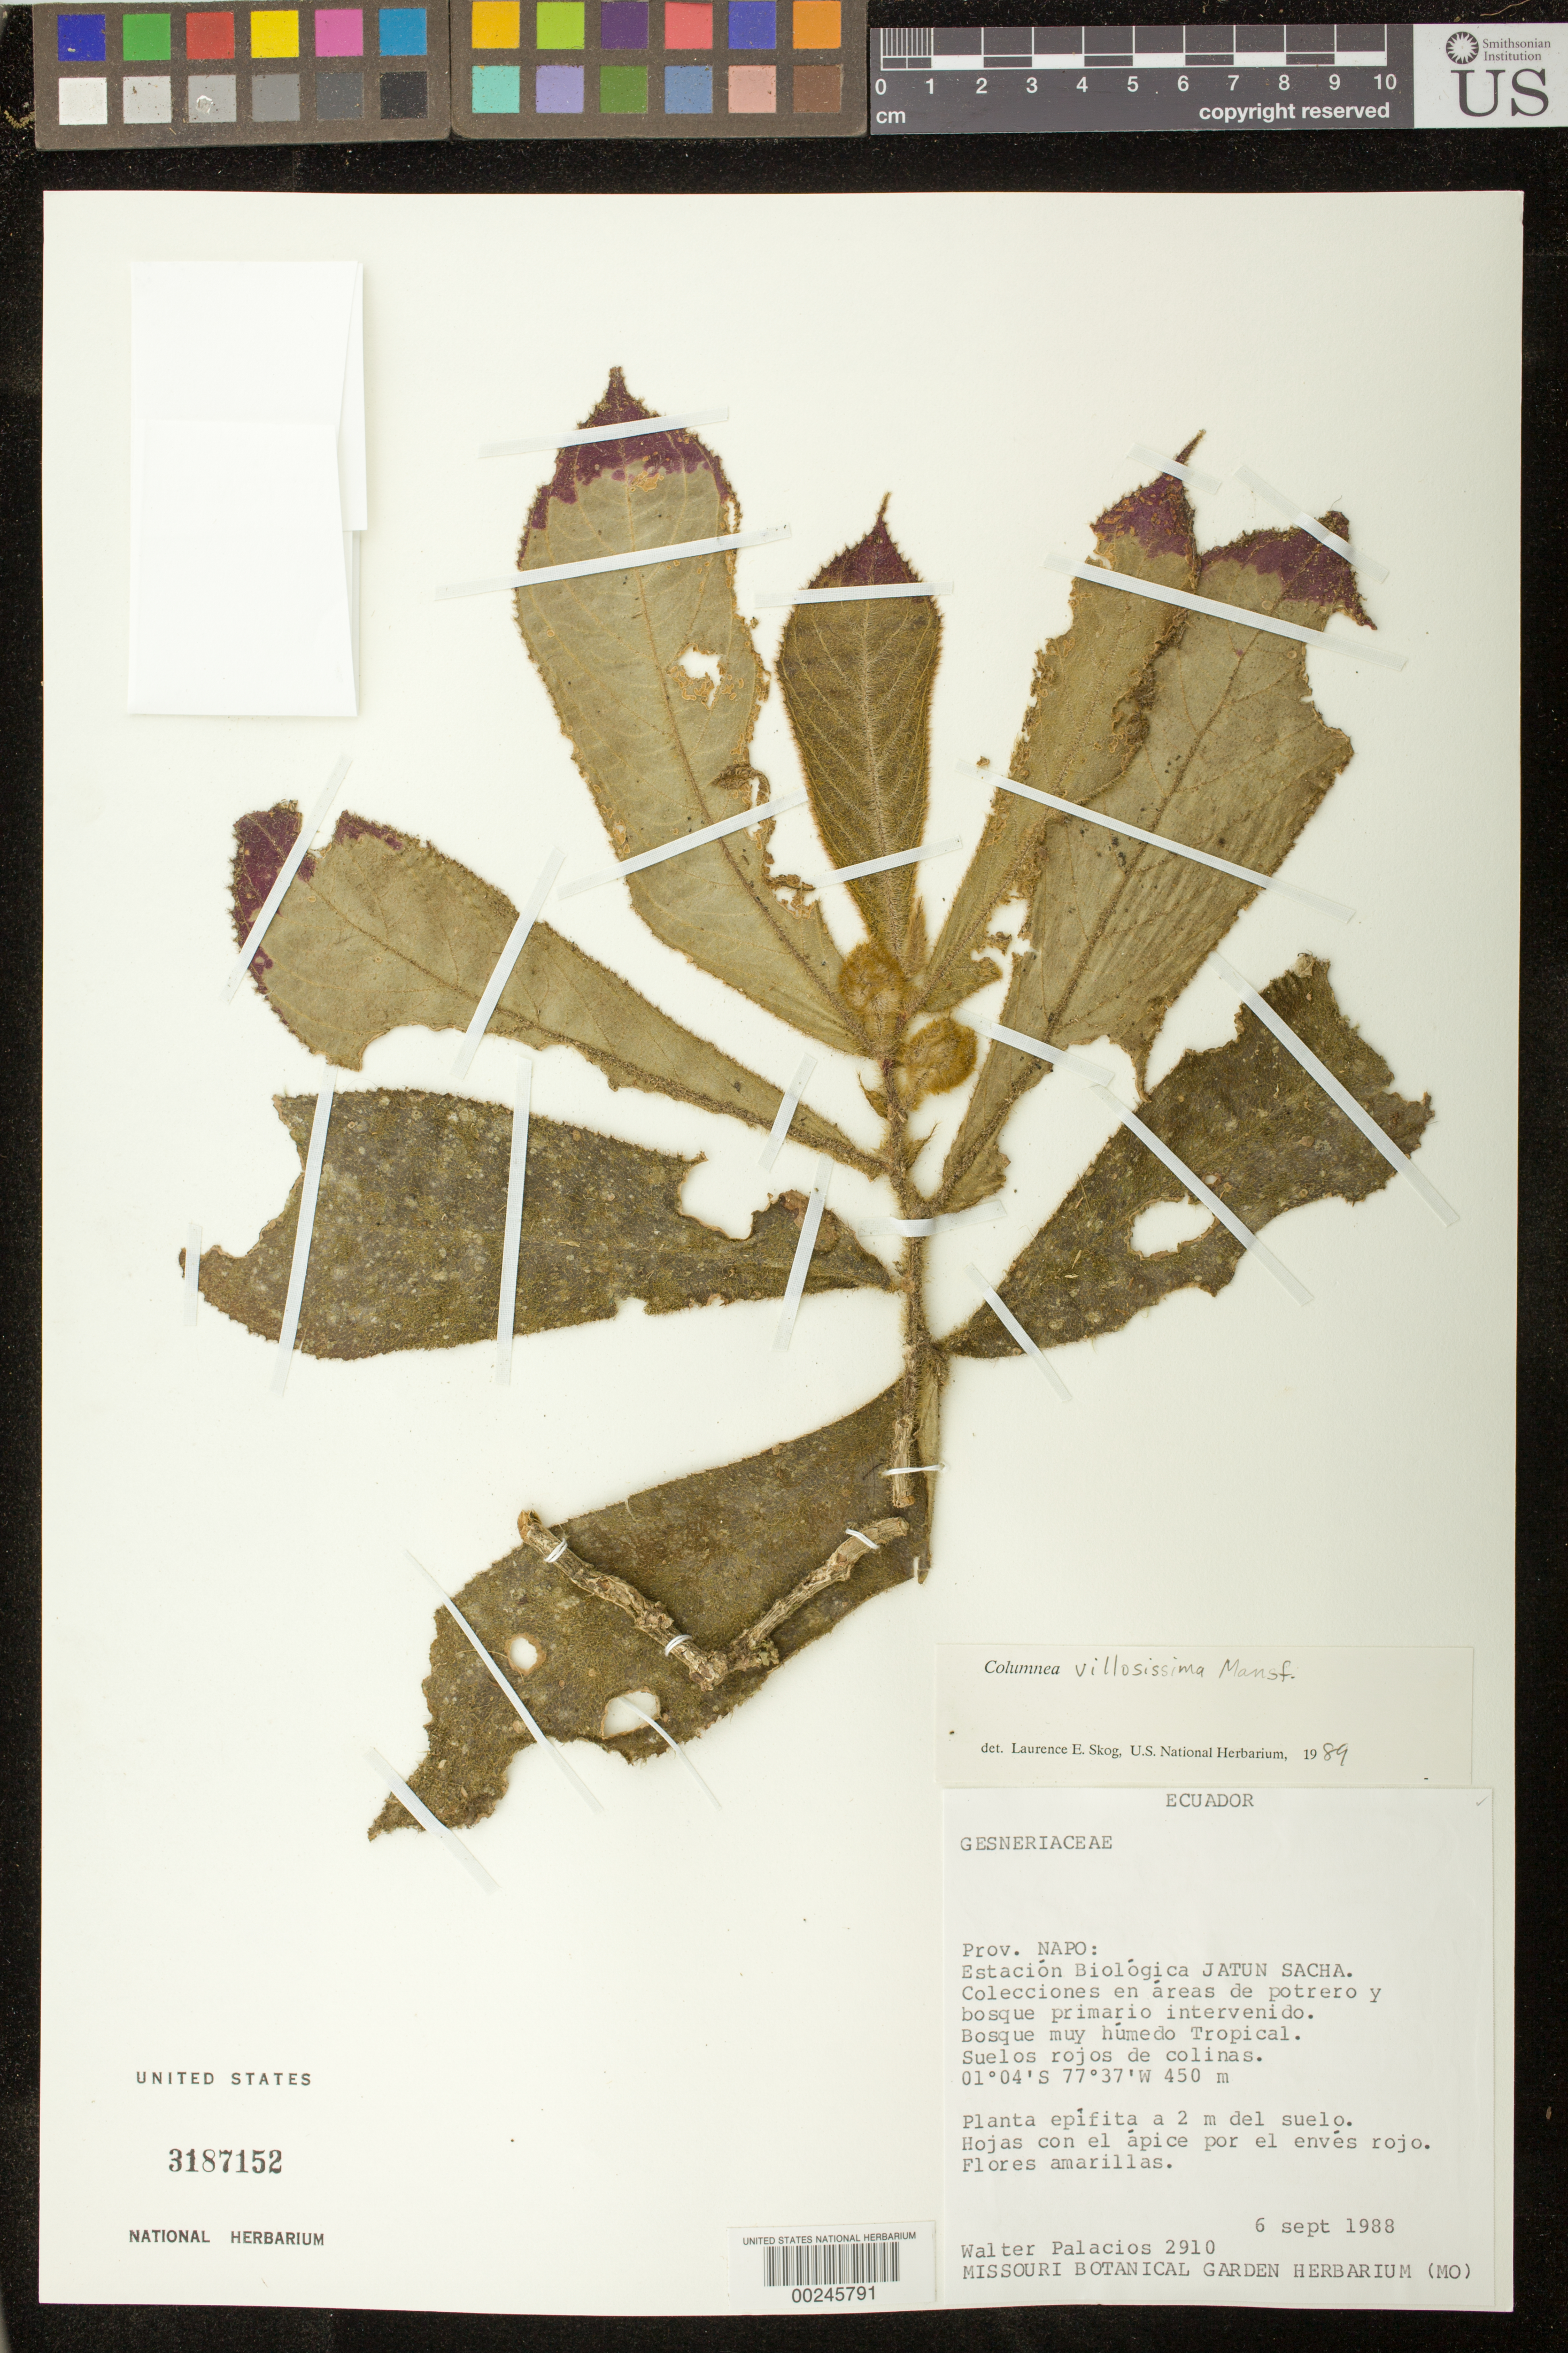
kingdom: Plantae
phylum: Tracheophyta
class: Magnoliopsida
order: Lamiales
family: Gesneriaceae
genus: Columnea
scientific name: Columnea villosissima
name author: Mansf.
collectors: W. Palacios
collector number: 2910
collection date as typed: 06 Sep 1988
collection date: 1988-09-06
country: Ecuador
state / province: Napo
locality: Estacion Biologica Jatun Sacha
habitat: Collections in areas of potrero and intervening primary forest ...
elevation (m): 450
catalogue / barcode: US 3187152